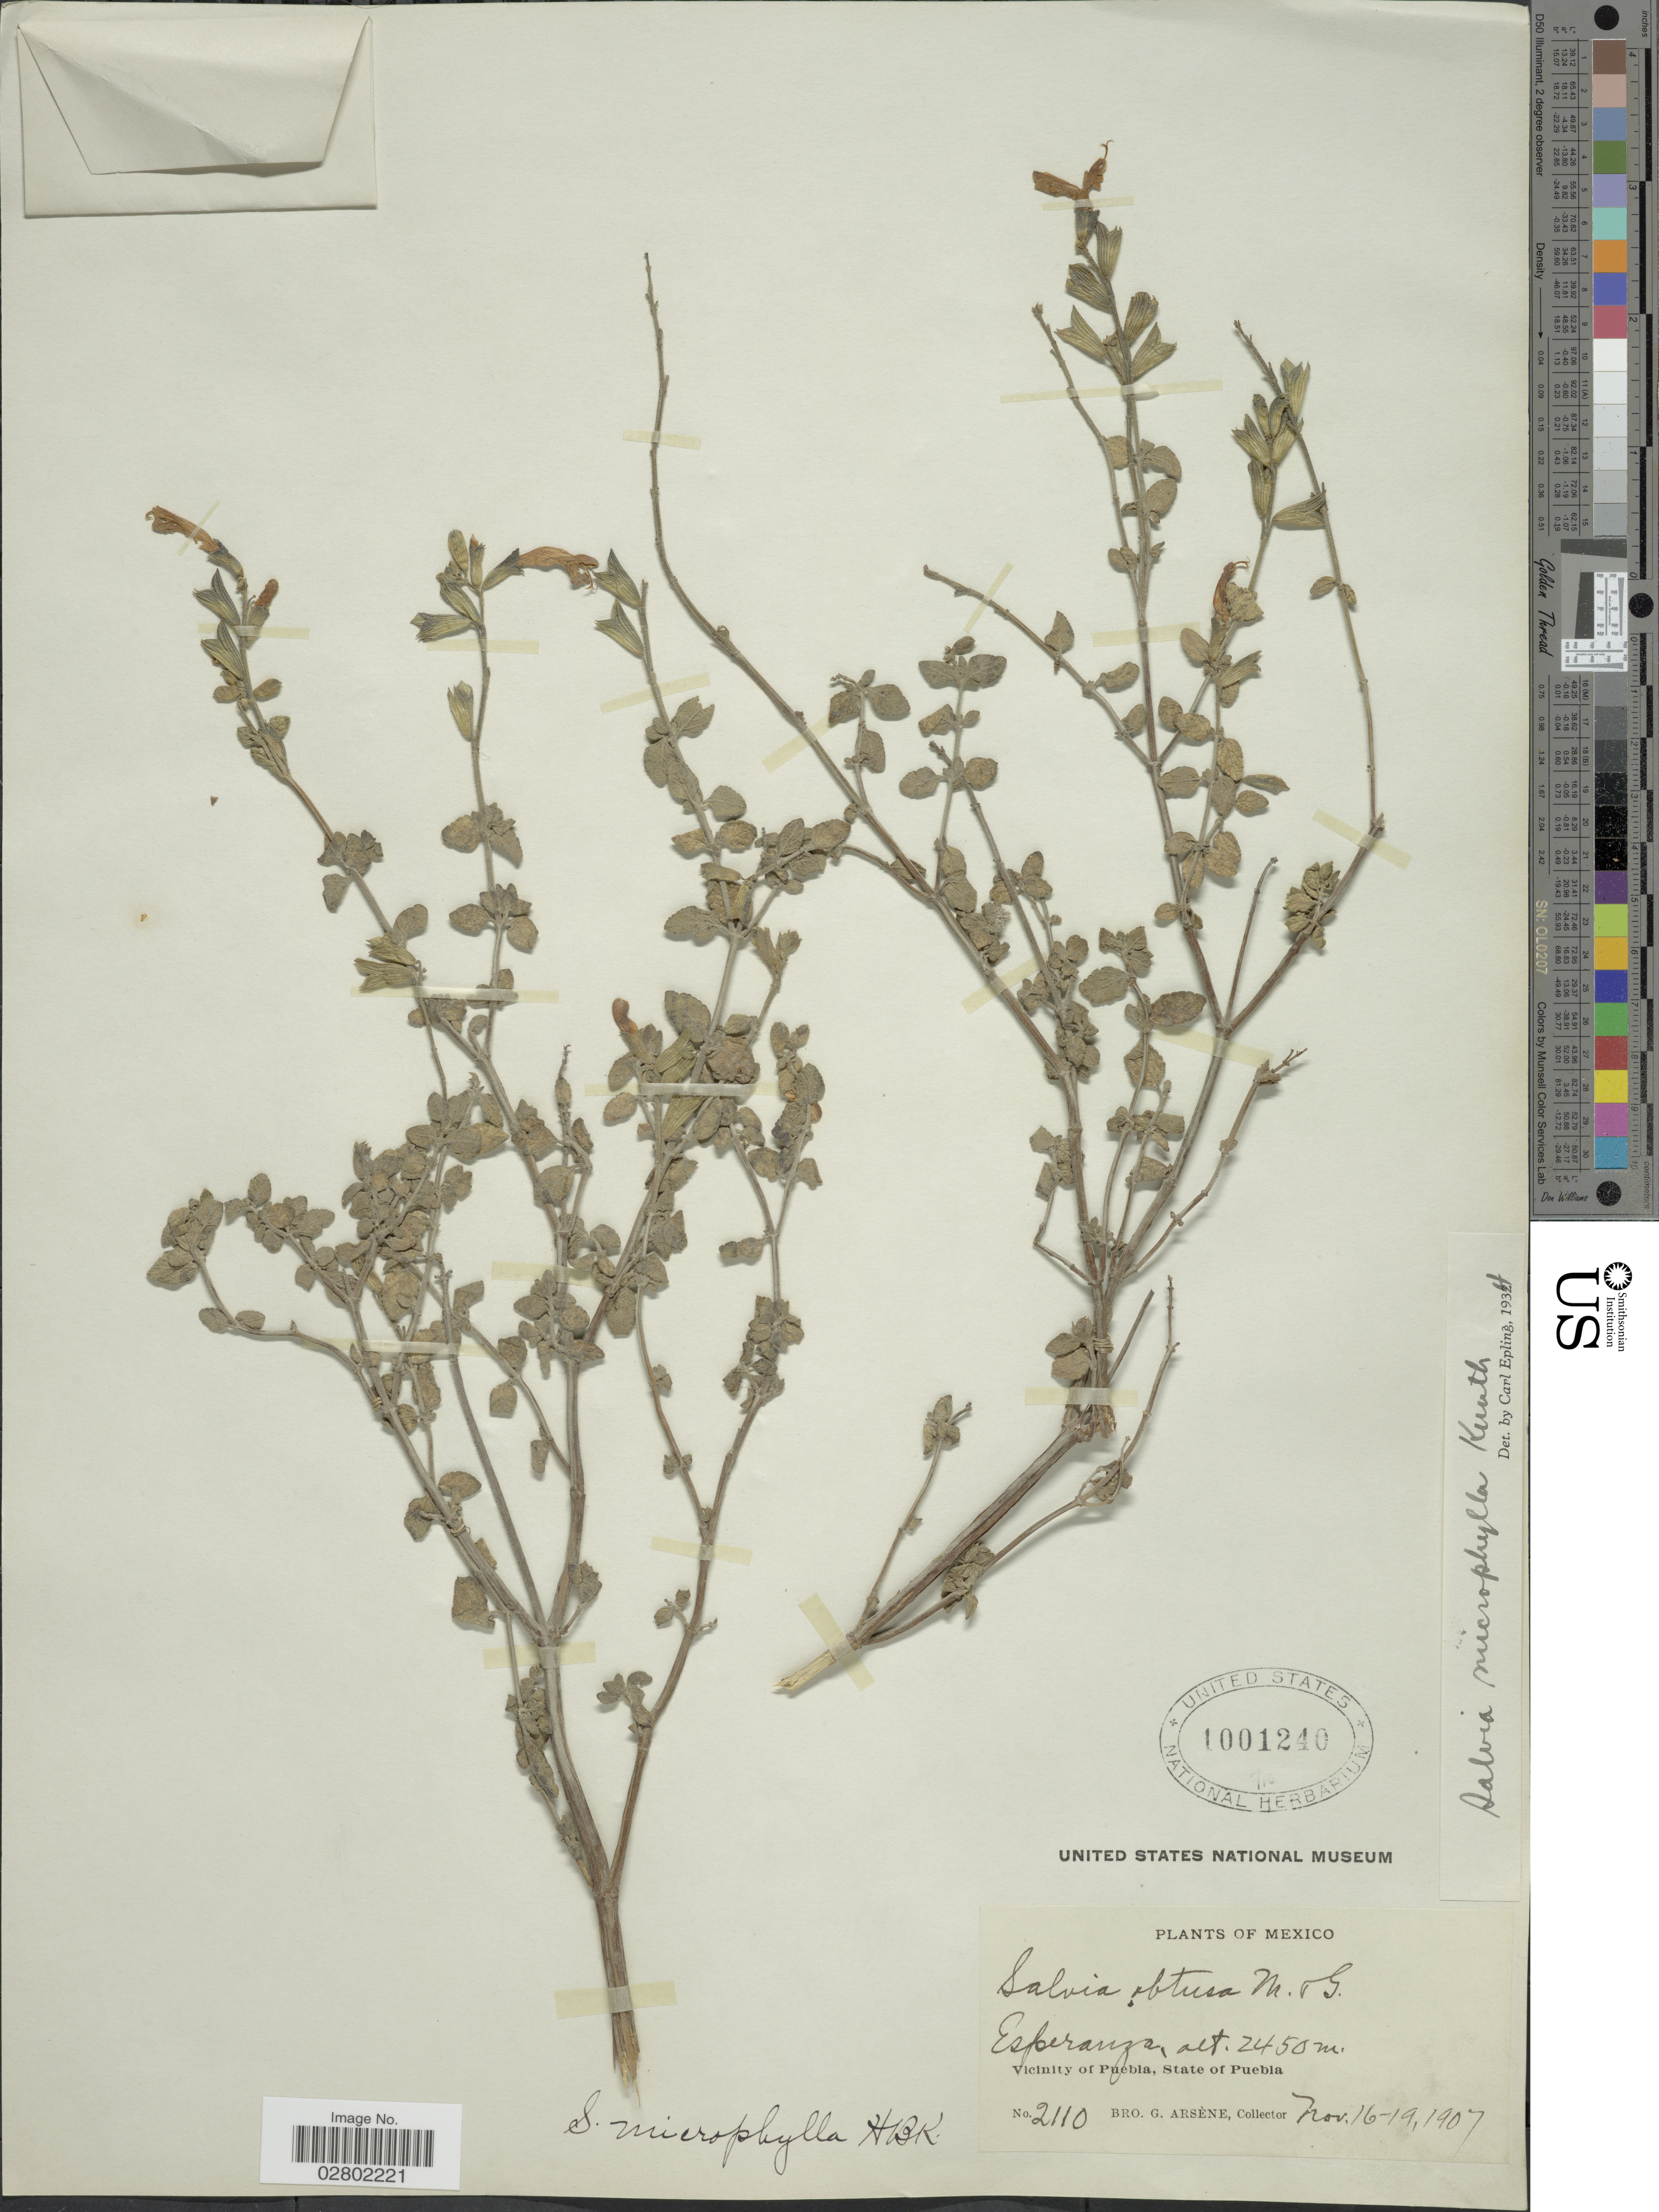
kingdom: Plantae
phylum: Tracheophyta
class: Magnoliopsida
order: Lamiales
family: Lamiaceae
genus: Salvia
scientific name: Salvia microphylla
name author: Kunth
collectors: Bro. G. Arsène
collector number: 2110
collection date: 1907-11-16/1907-11-19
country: Mexico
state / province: Puebla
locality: Esperanza, Vicinity of Puebla.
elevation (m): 2450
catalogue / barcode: US 1001240